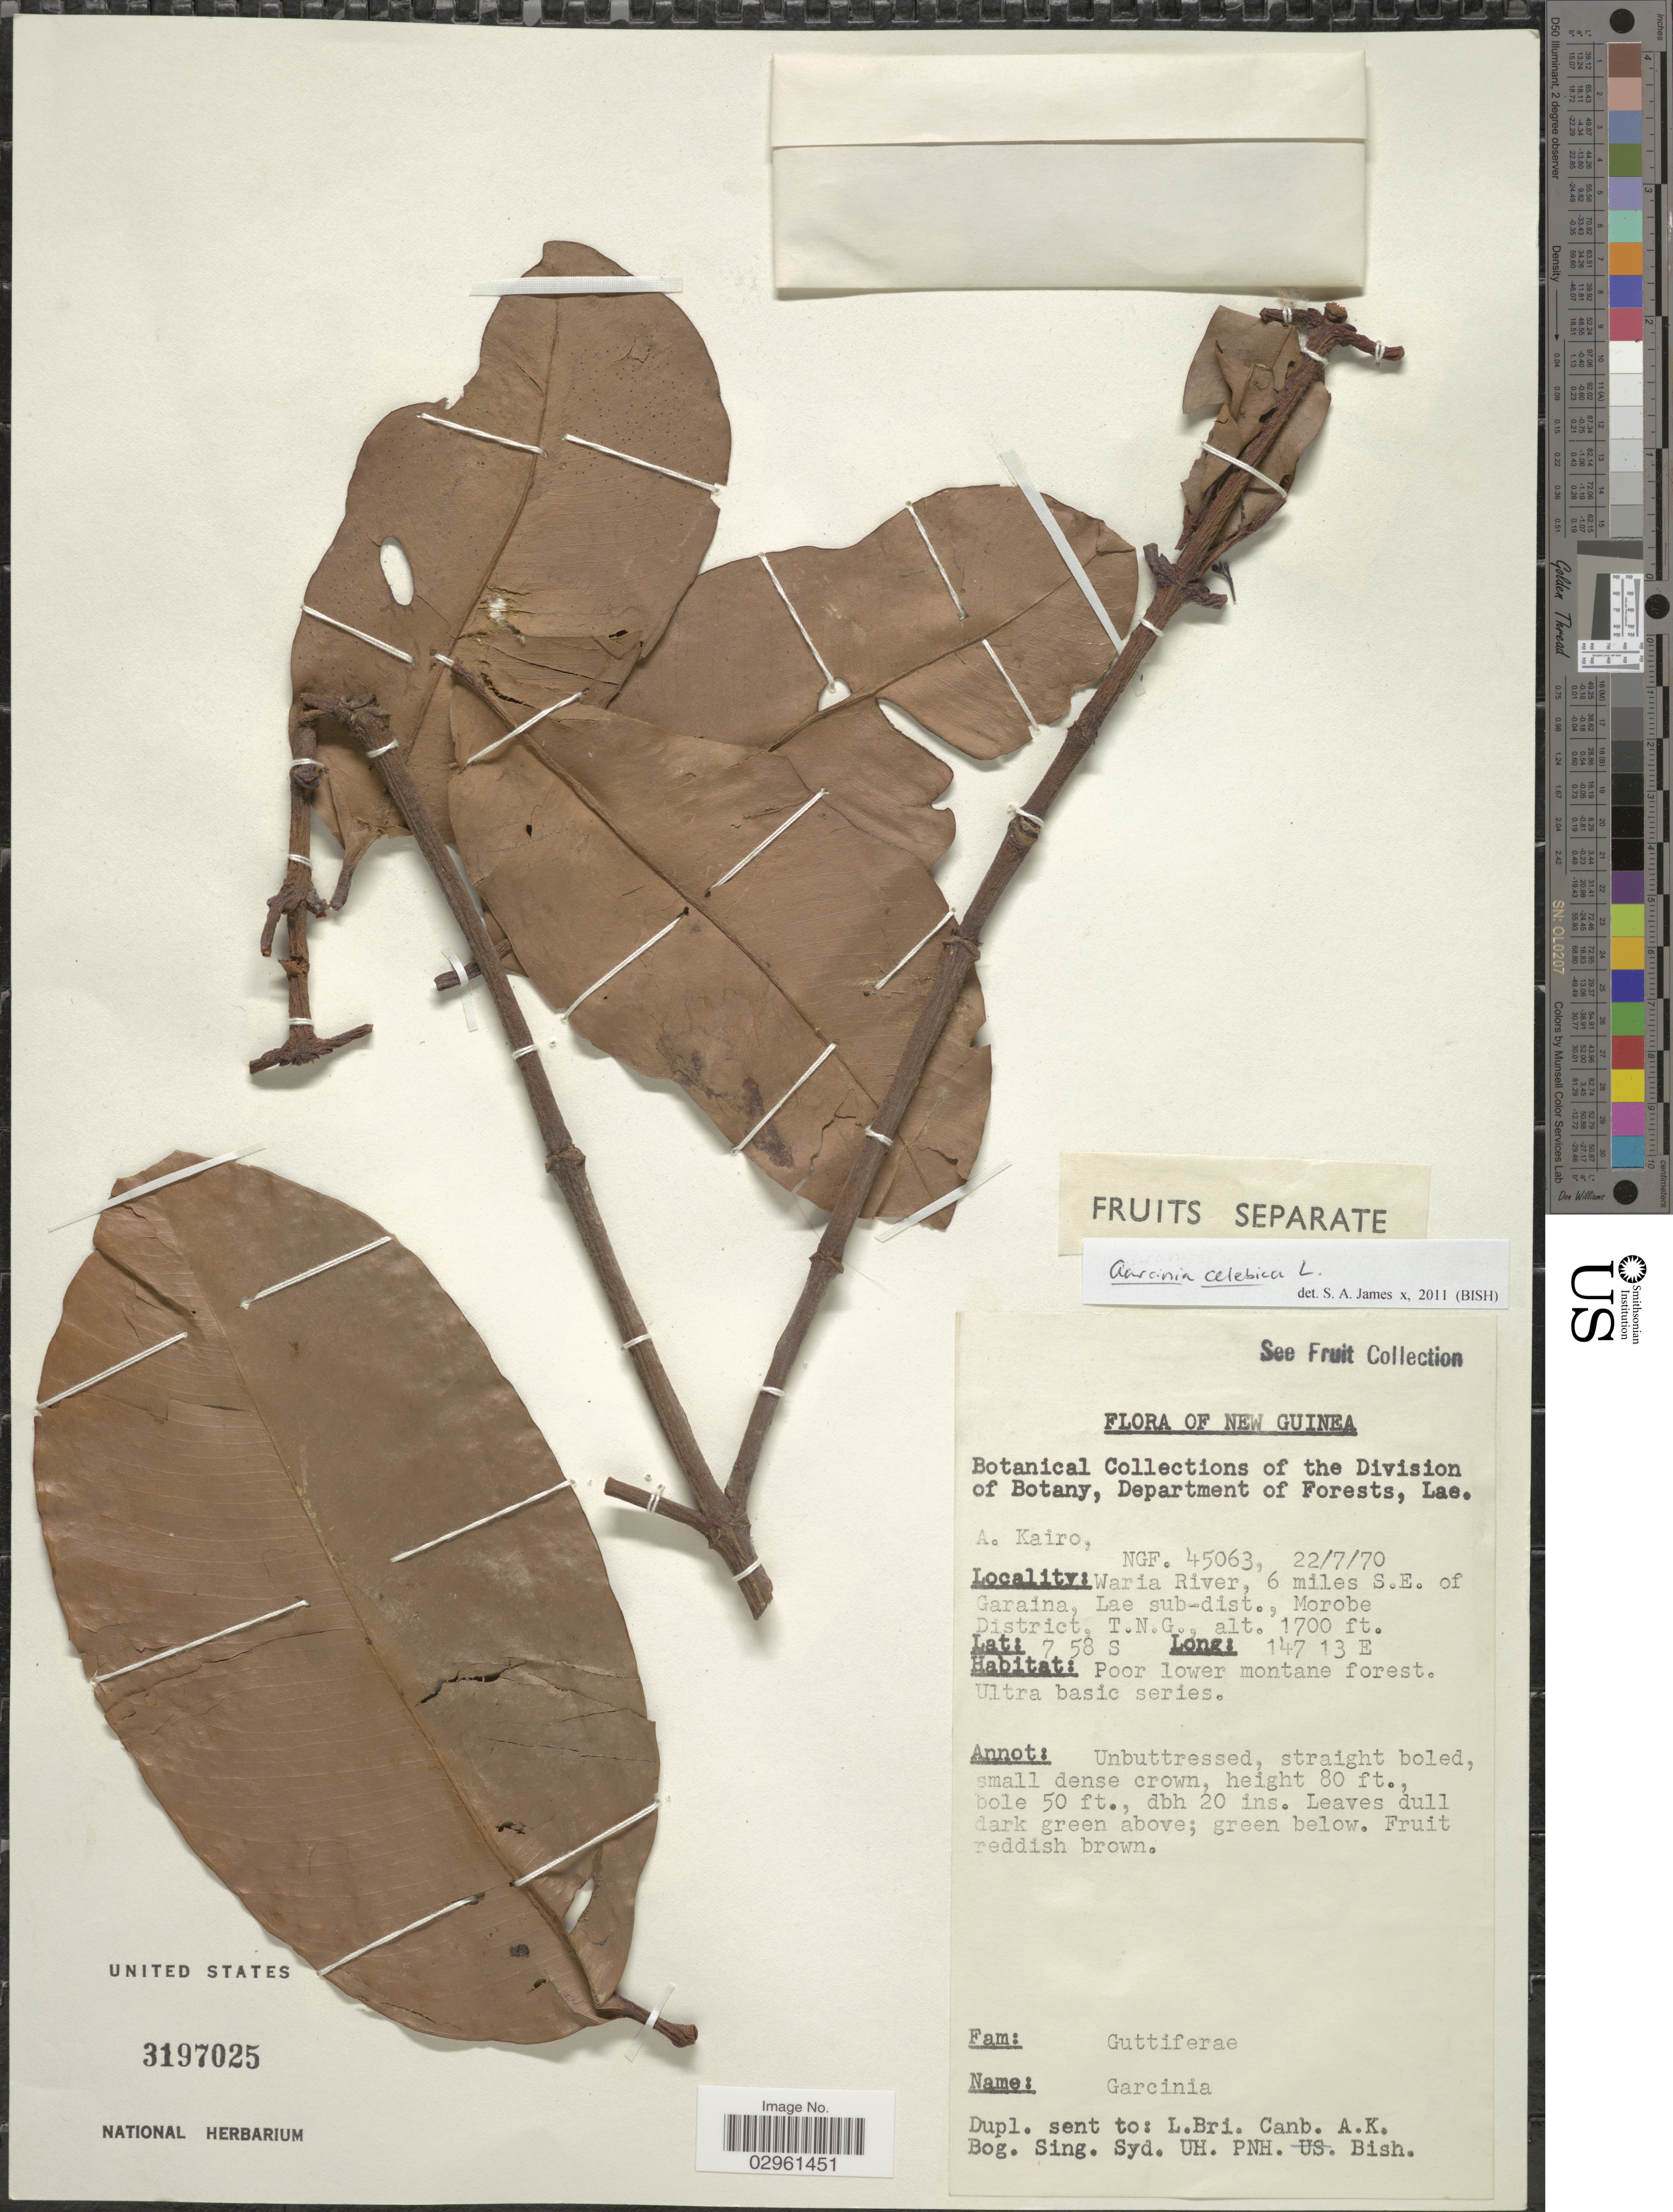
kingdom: Plantae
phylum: Tracheophyta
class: Magnoliopsida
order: Malpighiales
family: Clusiaceae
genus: Garcinia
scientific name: Garcinia celebica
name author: L.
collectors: A. Kairo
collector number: NGF45063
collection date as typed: Transcribed d/m/y: 22/7/70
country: Papua New Guinea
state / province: Morobe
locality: New Guinea, Waria River, 6 miles S.E. of Garaina, Lae sub-dist., T.N.G.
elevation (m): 518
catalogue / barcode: US 3197025